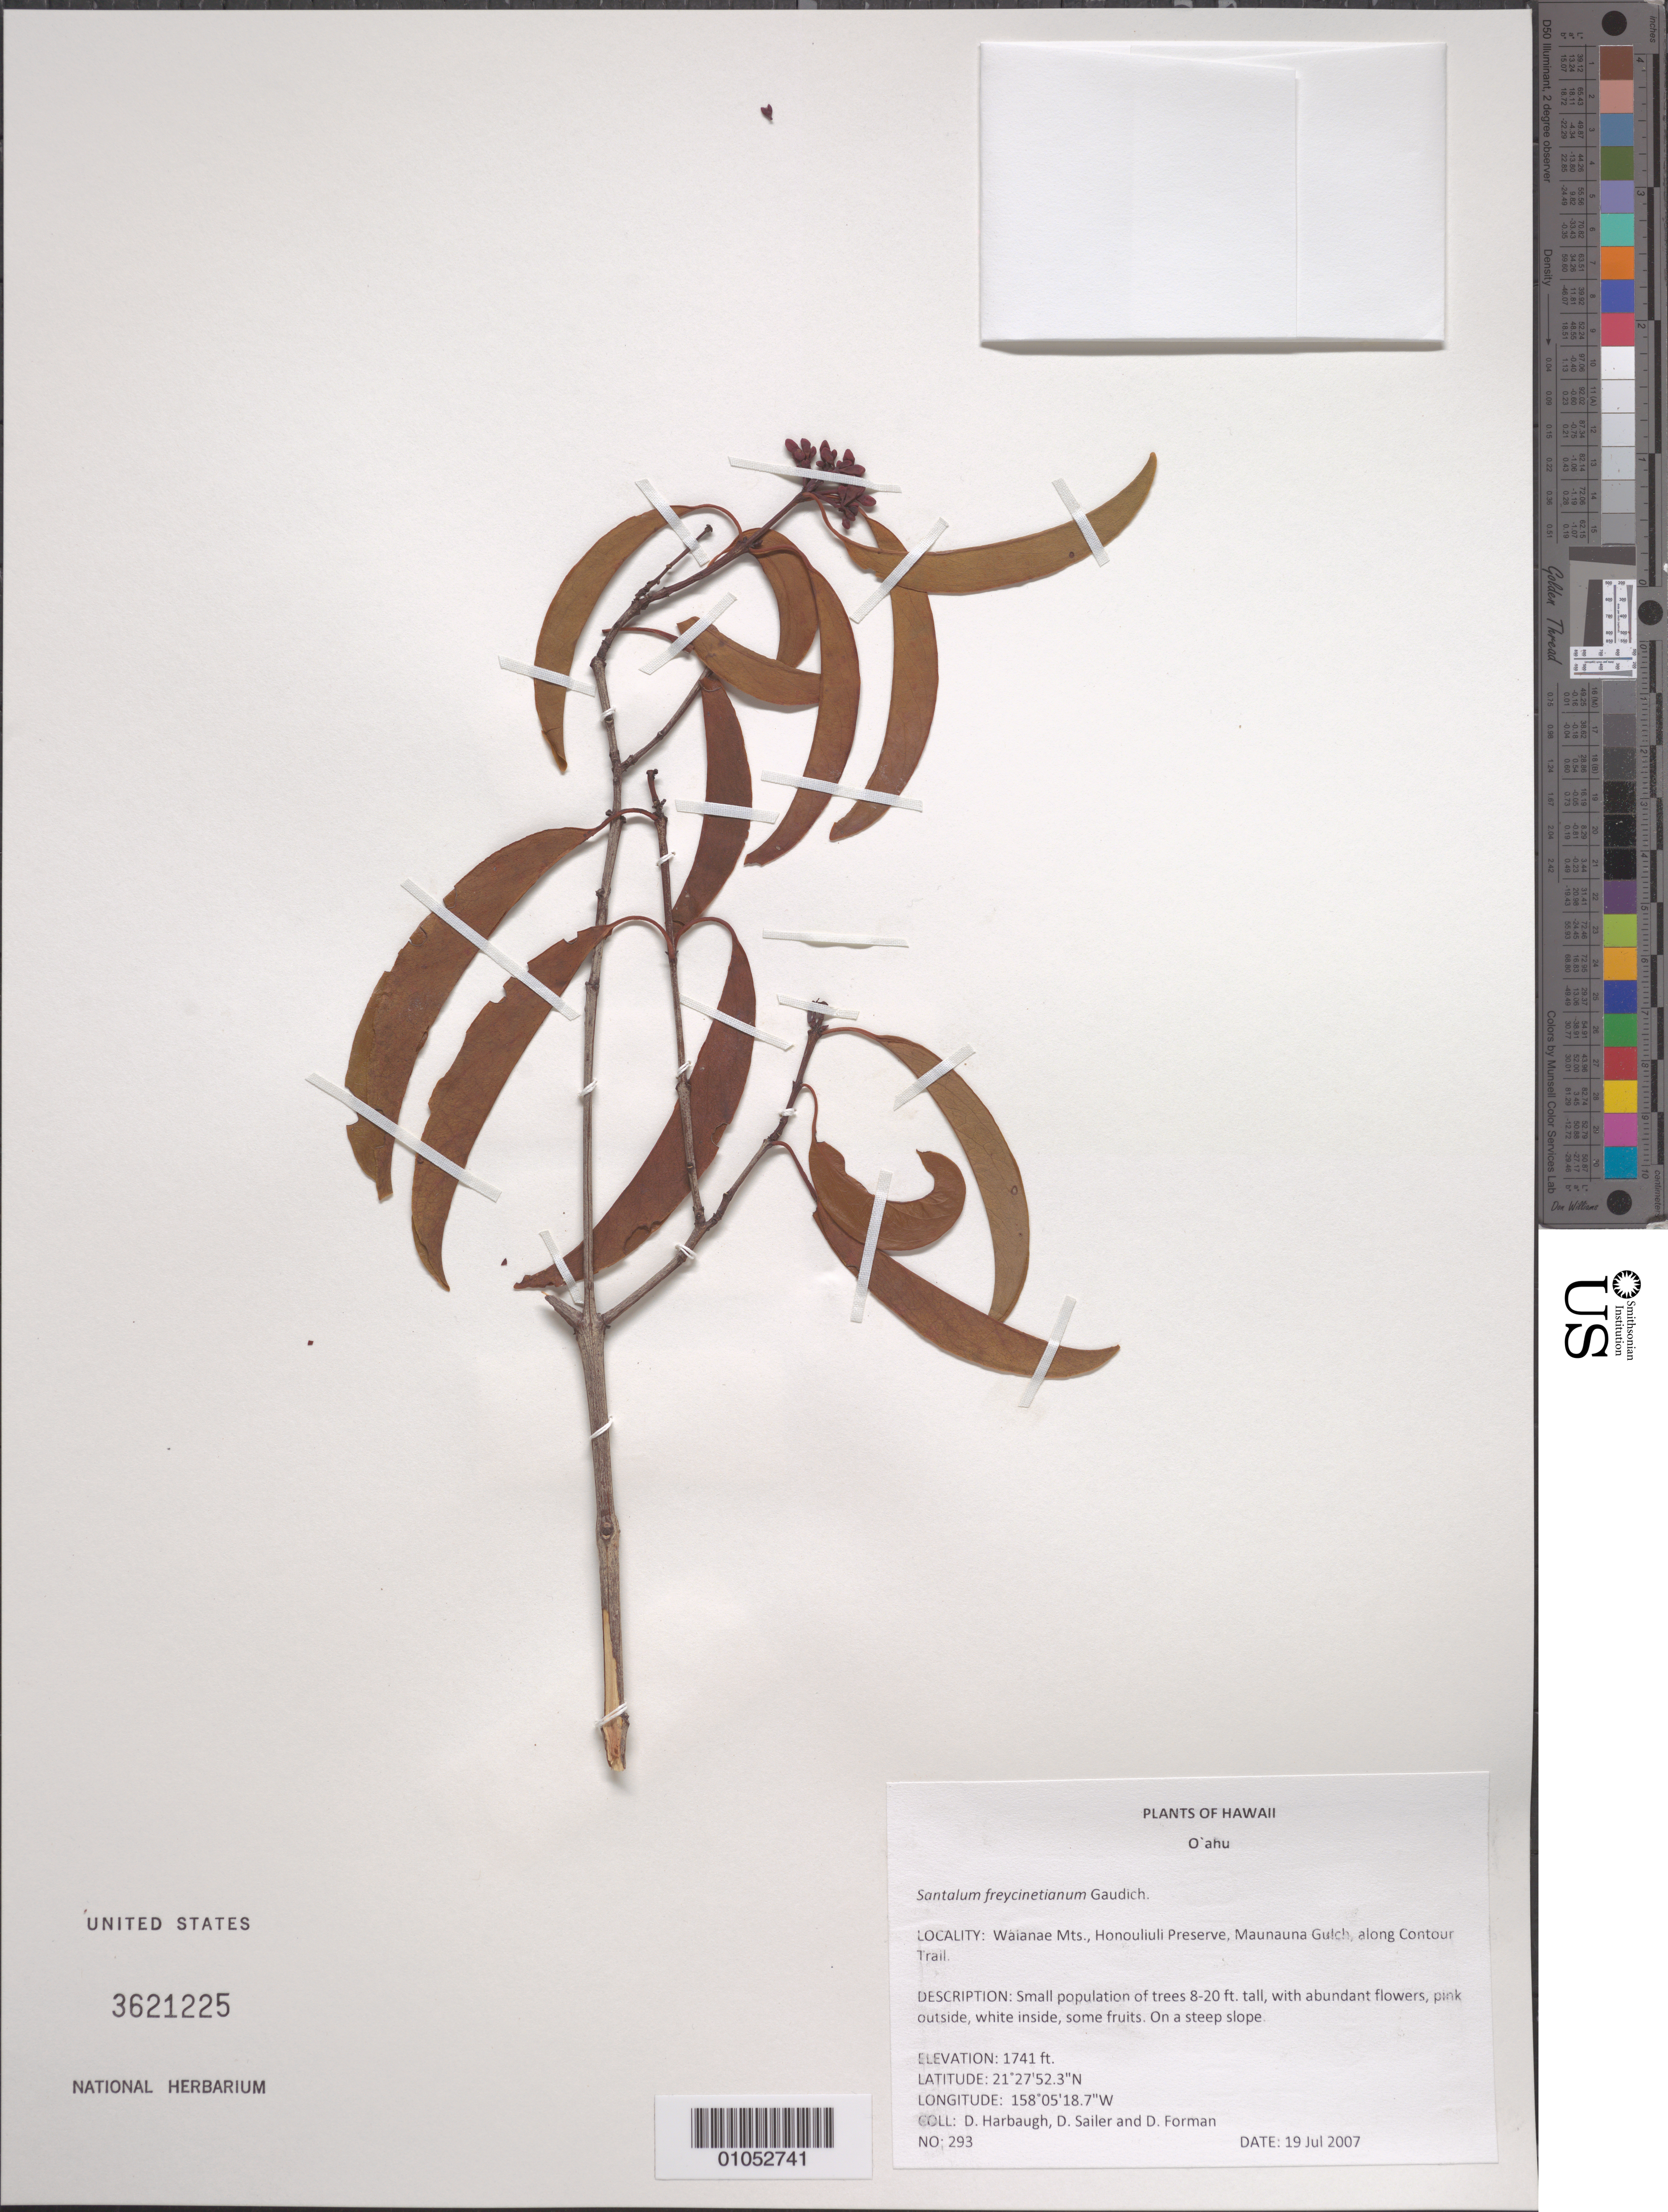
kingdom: Plantae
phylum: Tracheophyta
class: Magnoliopsida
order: Santalales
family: Santalaceae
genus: Santalum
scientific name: Santalum freycinetianum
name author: Gaudich.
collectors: D. Harbaugh, D. Sailer & D. Forman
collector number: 293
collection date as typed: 19 Jul 2007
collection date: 2007-07-19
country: United States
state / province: Hawaii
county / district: Honolulu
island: Oahu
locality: Waianae Mts., Honouliuli Preserve, Maunauna Gulch, along Contour Trail.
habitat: On a steep slope.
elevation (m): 531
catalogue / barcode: US 3621225